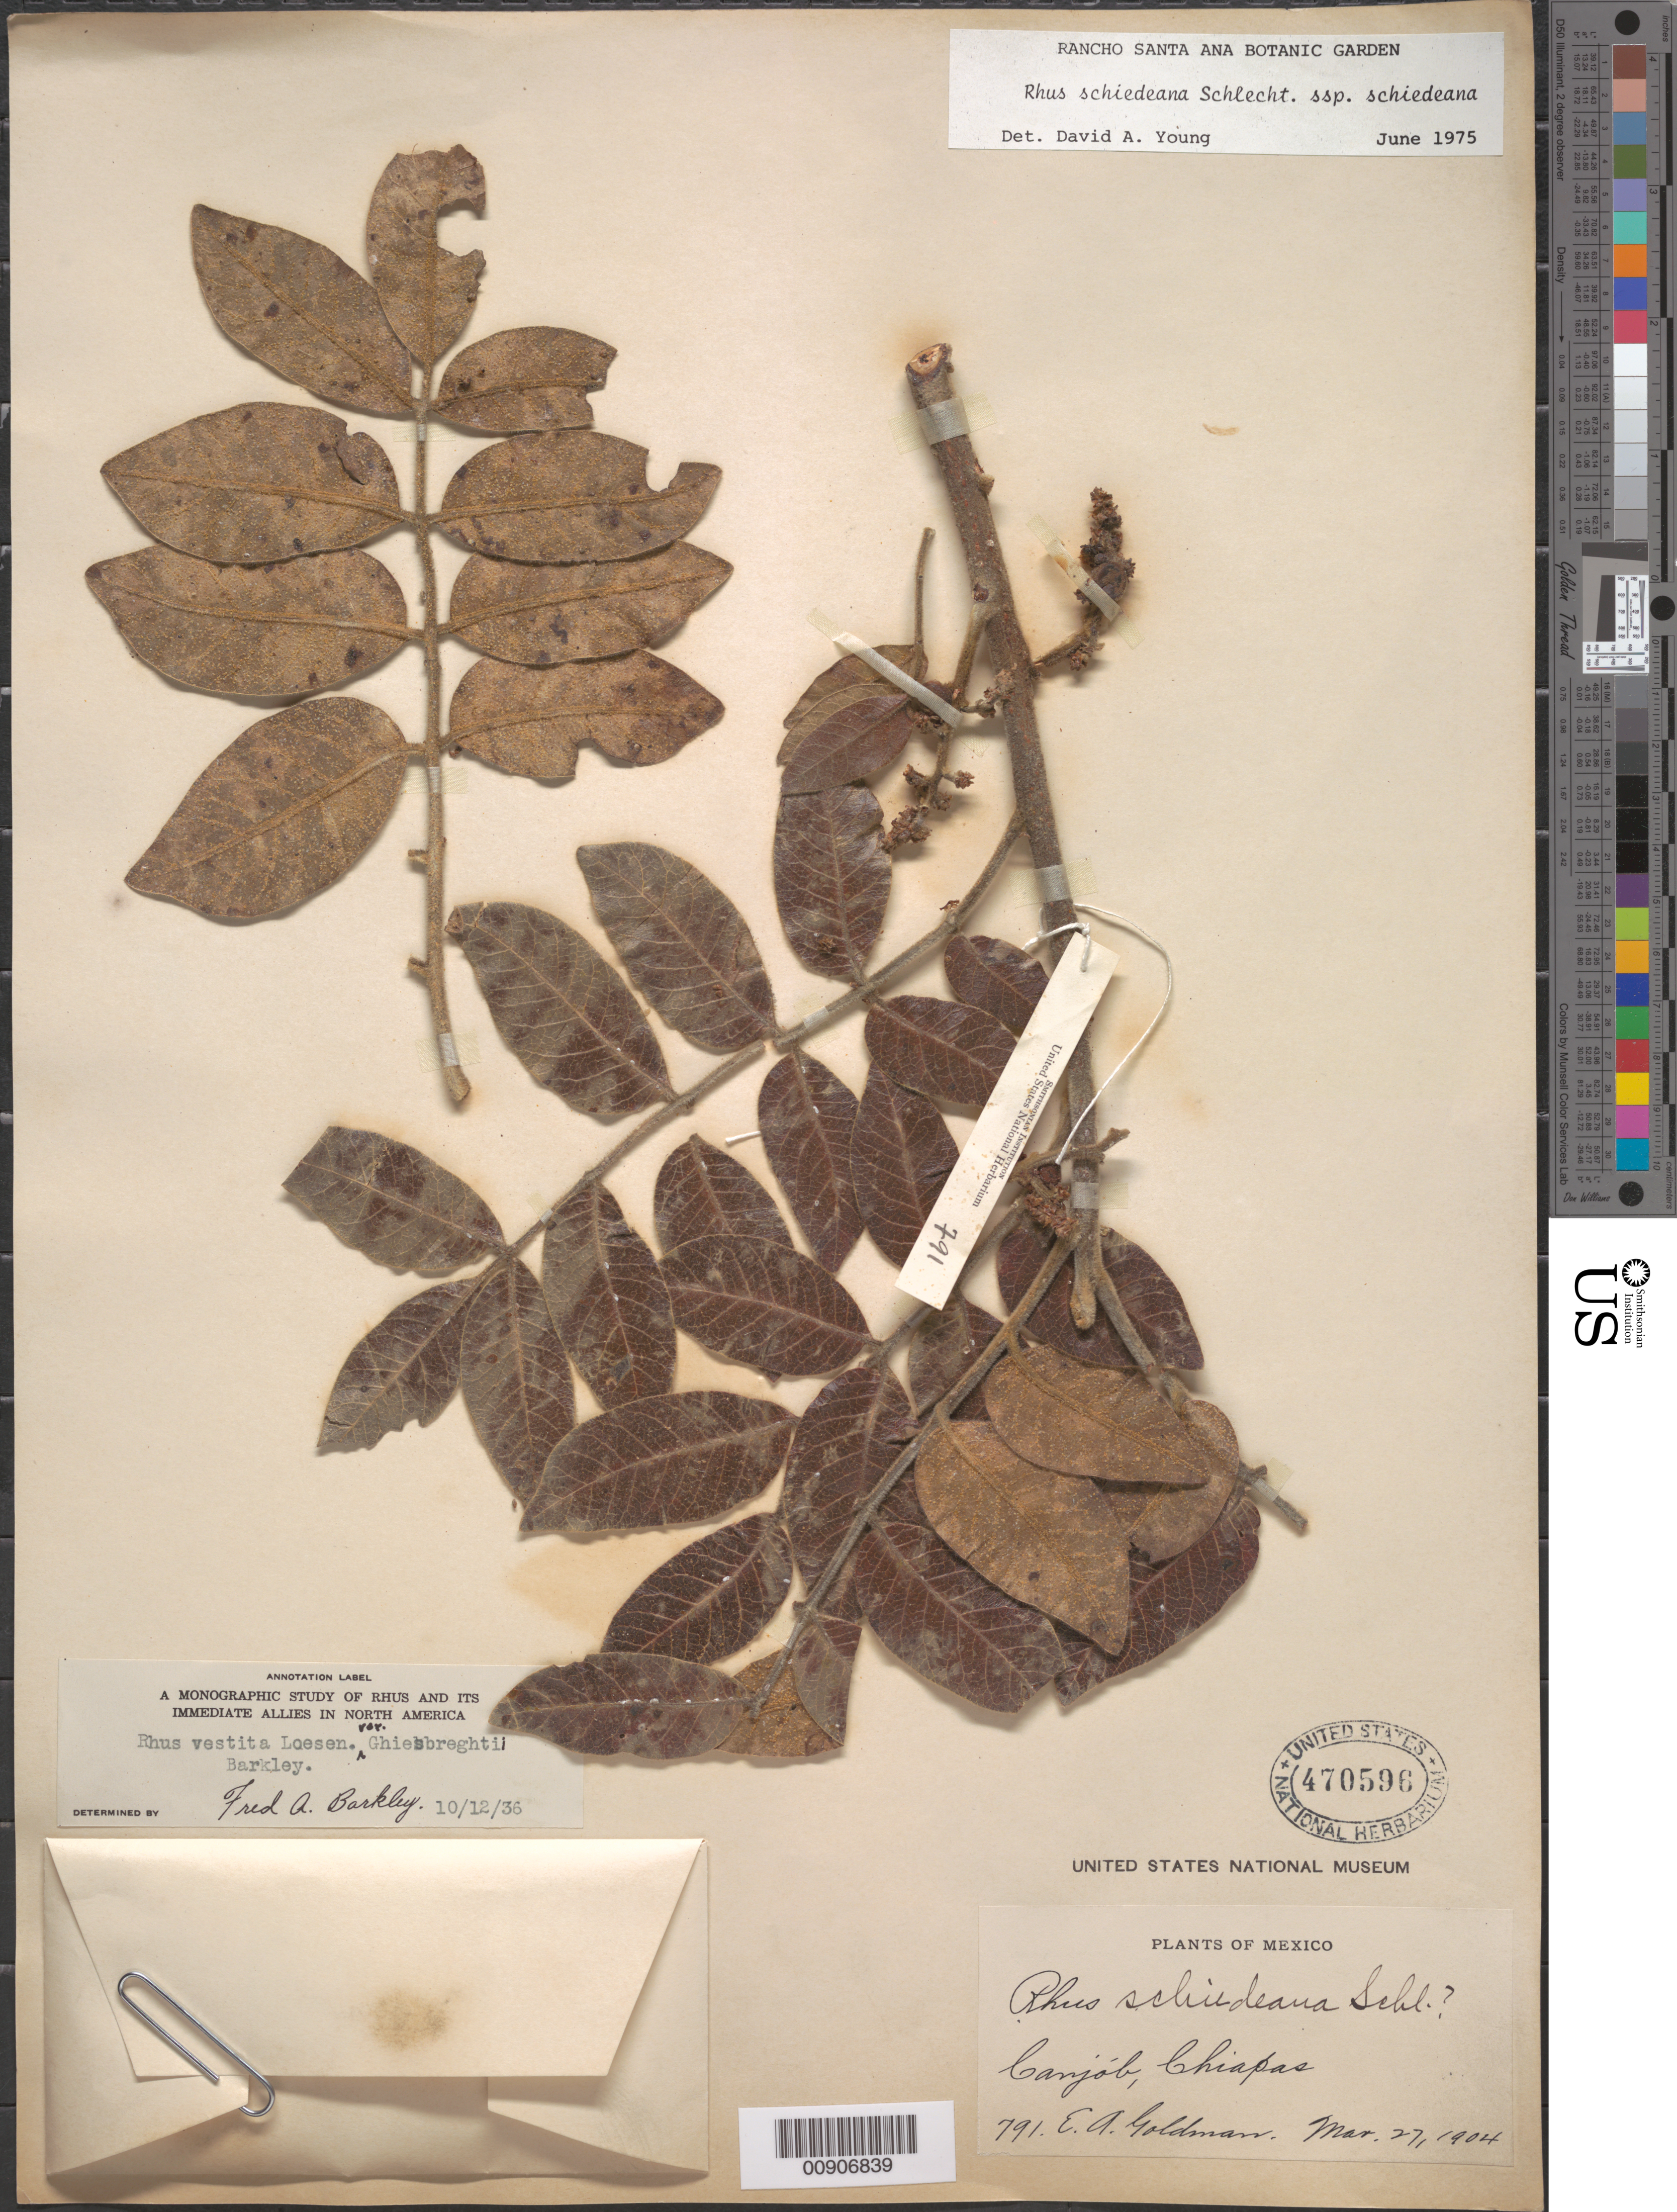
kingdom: Plantae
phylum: Tracheophyta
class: Magnoliopsida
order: Sapindales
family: Anacardiaceae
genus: Rhus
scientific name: Rhus schiedeana subsp. schiedeana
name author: Schltdl.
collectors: E. A. Goldman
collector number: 791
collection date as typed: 27 Mar 1904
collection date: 1904-03-27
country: Mexico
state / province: Chiapas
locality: Canjób, Chiapas.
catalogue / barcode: US 470596